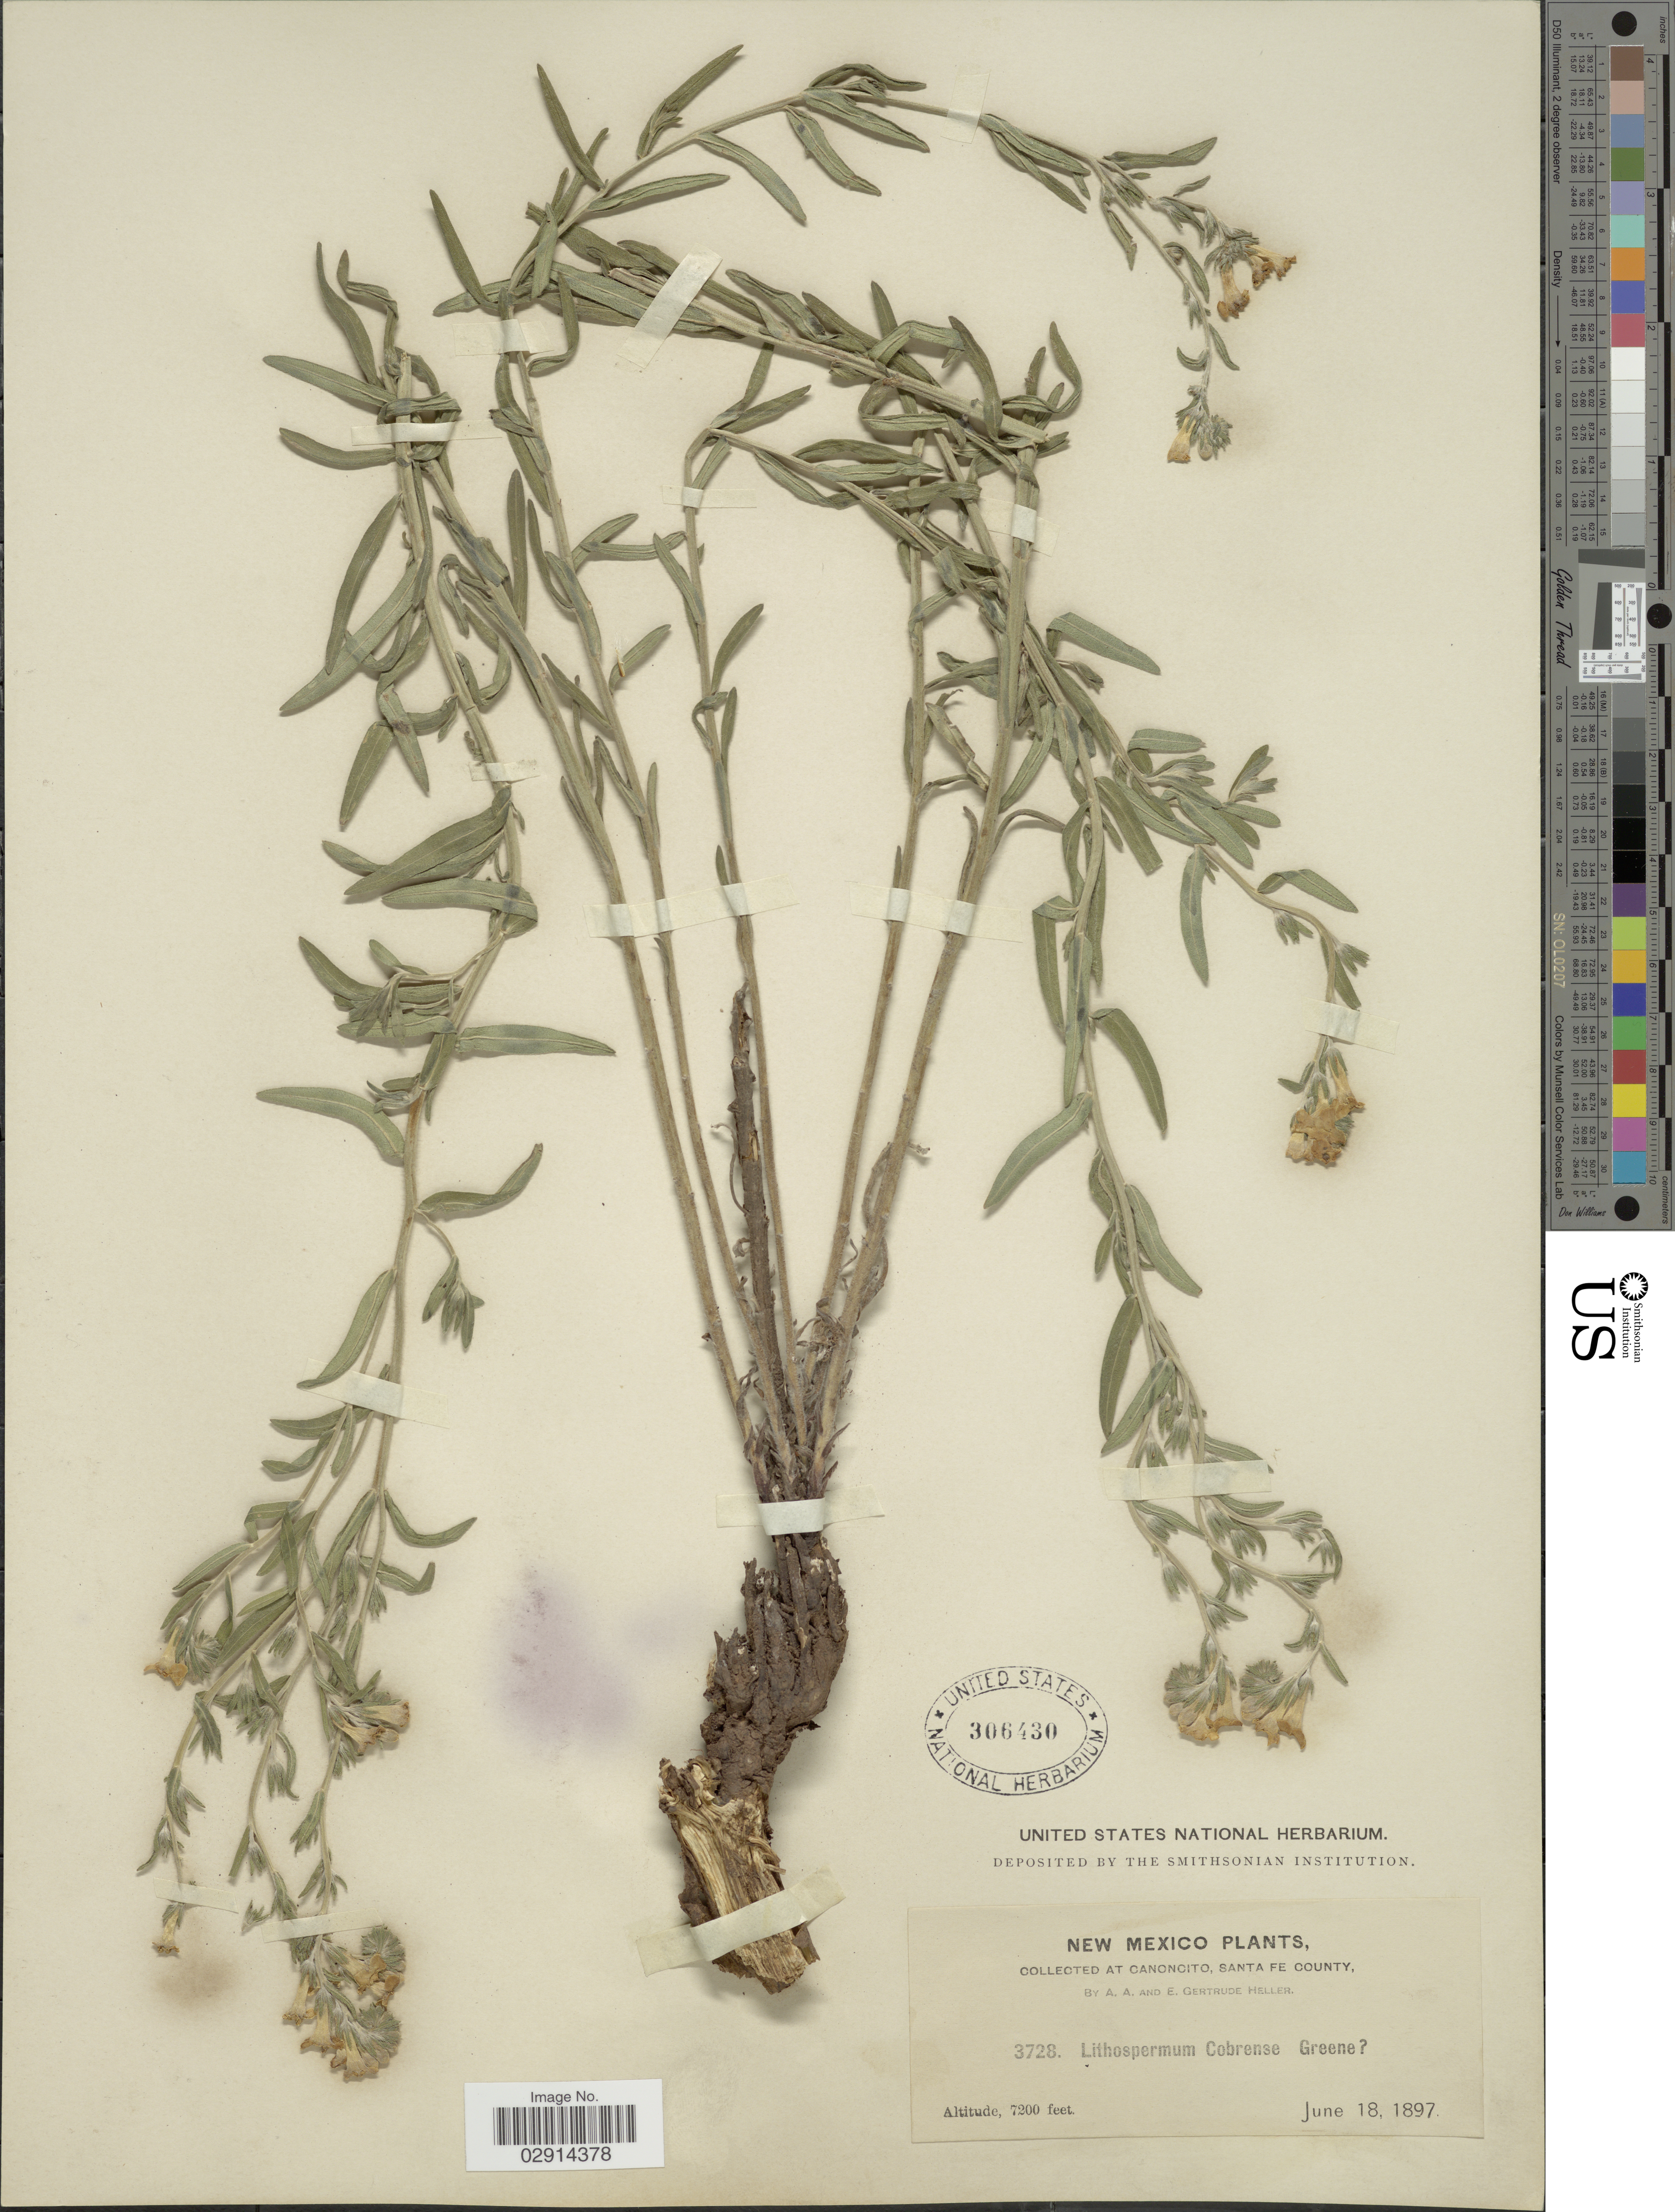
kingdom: Plantae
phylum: Tracheophyta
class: Magnoliopsida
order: Boraginales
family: Boraginaceae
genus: Lithospermum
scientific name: Lithospermum multiflorum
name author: Torr. ex A. Gray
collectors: A. A. Heller & E. G. Heller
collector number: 3728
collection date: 1897-06-18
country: United States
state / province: New Mexico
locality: At Canoncito, Santa Fe County.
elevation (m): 2195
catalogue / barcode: US 306430